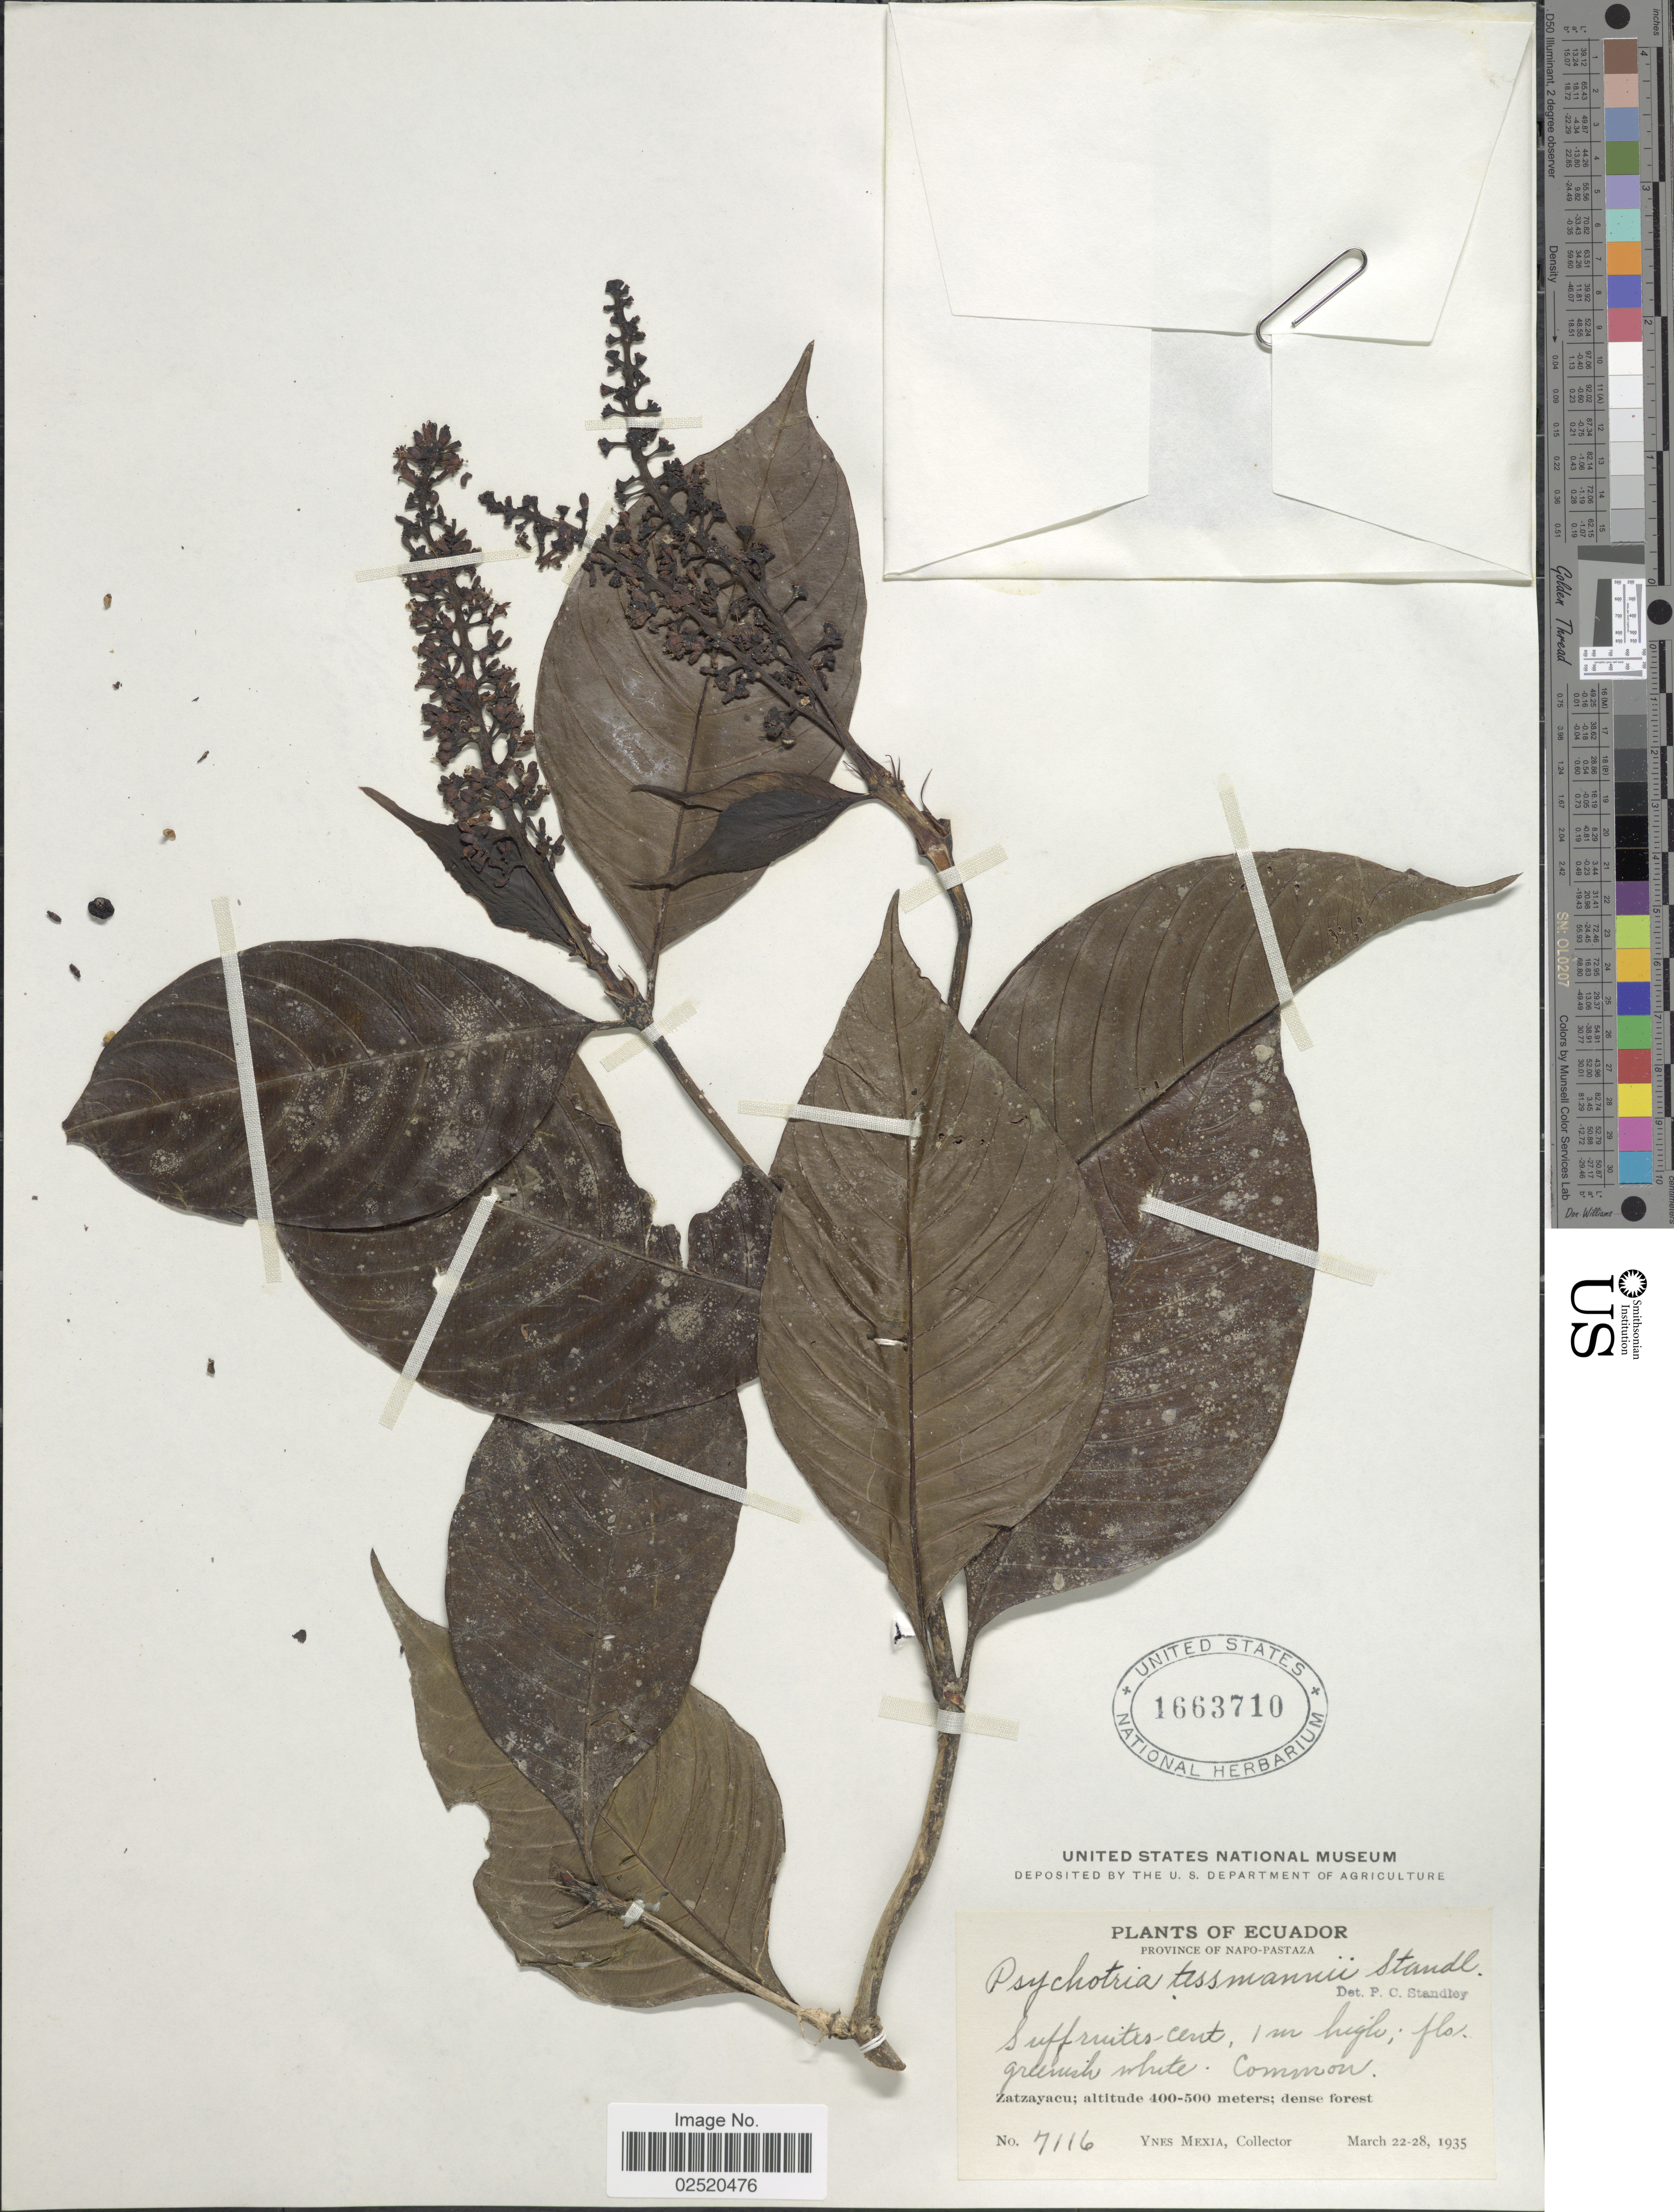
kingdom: Plantae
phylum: Tracheophyta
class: Magnoliopsida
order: Gentianales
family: Rubiaceae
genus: Psychotria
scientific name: Psychotria tessmannii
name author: Standl.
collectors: Y. Mexia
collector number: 7116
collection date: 1935-03-22/1935-03-28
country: Ecuador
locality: Province Napo-Pastaza. Zatzayacu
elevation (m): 400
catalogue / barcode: US 1663710